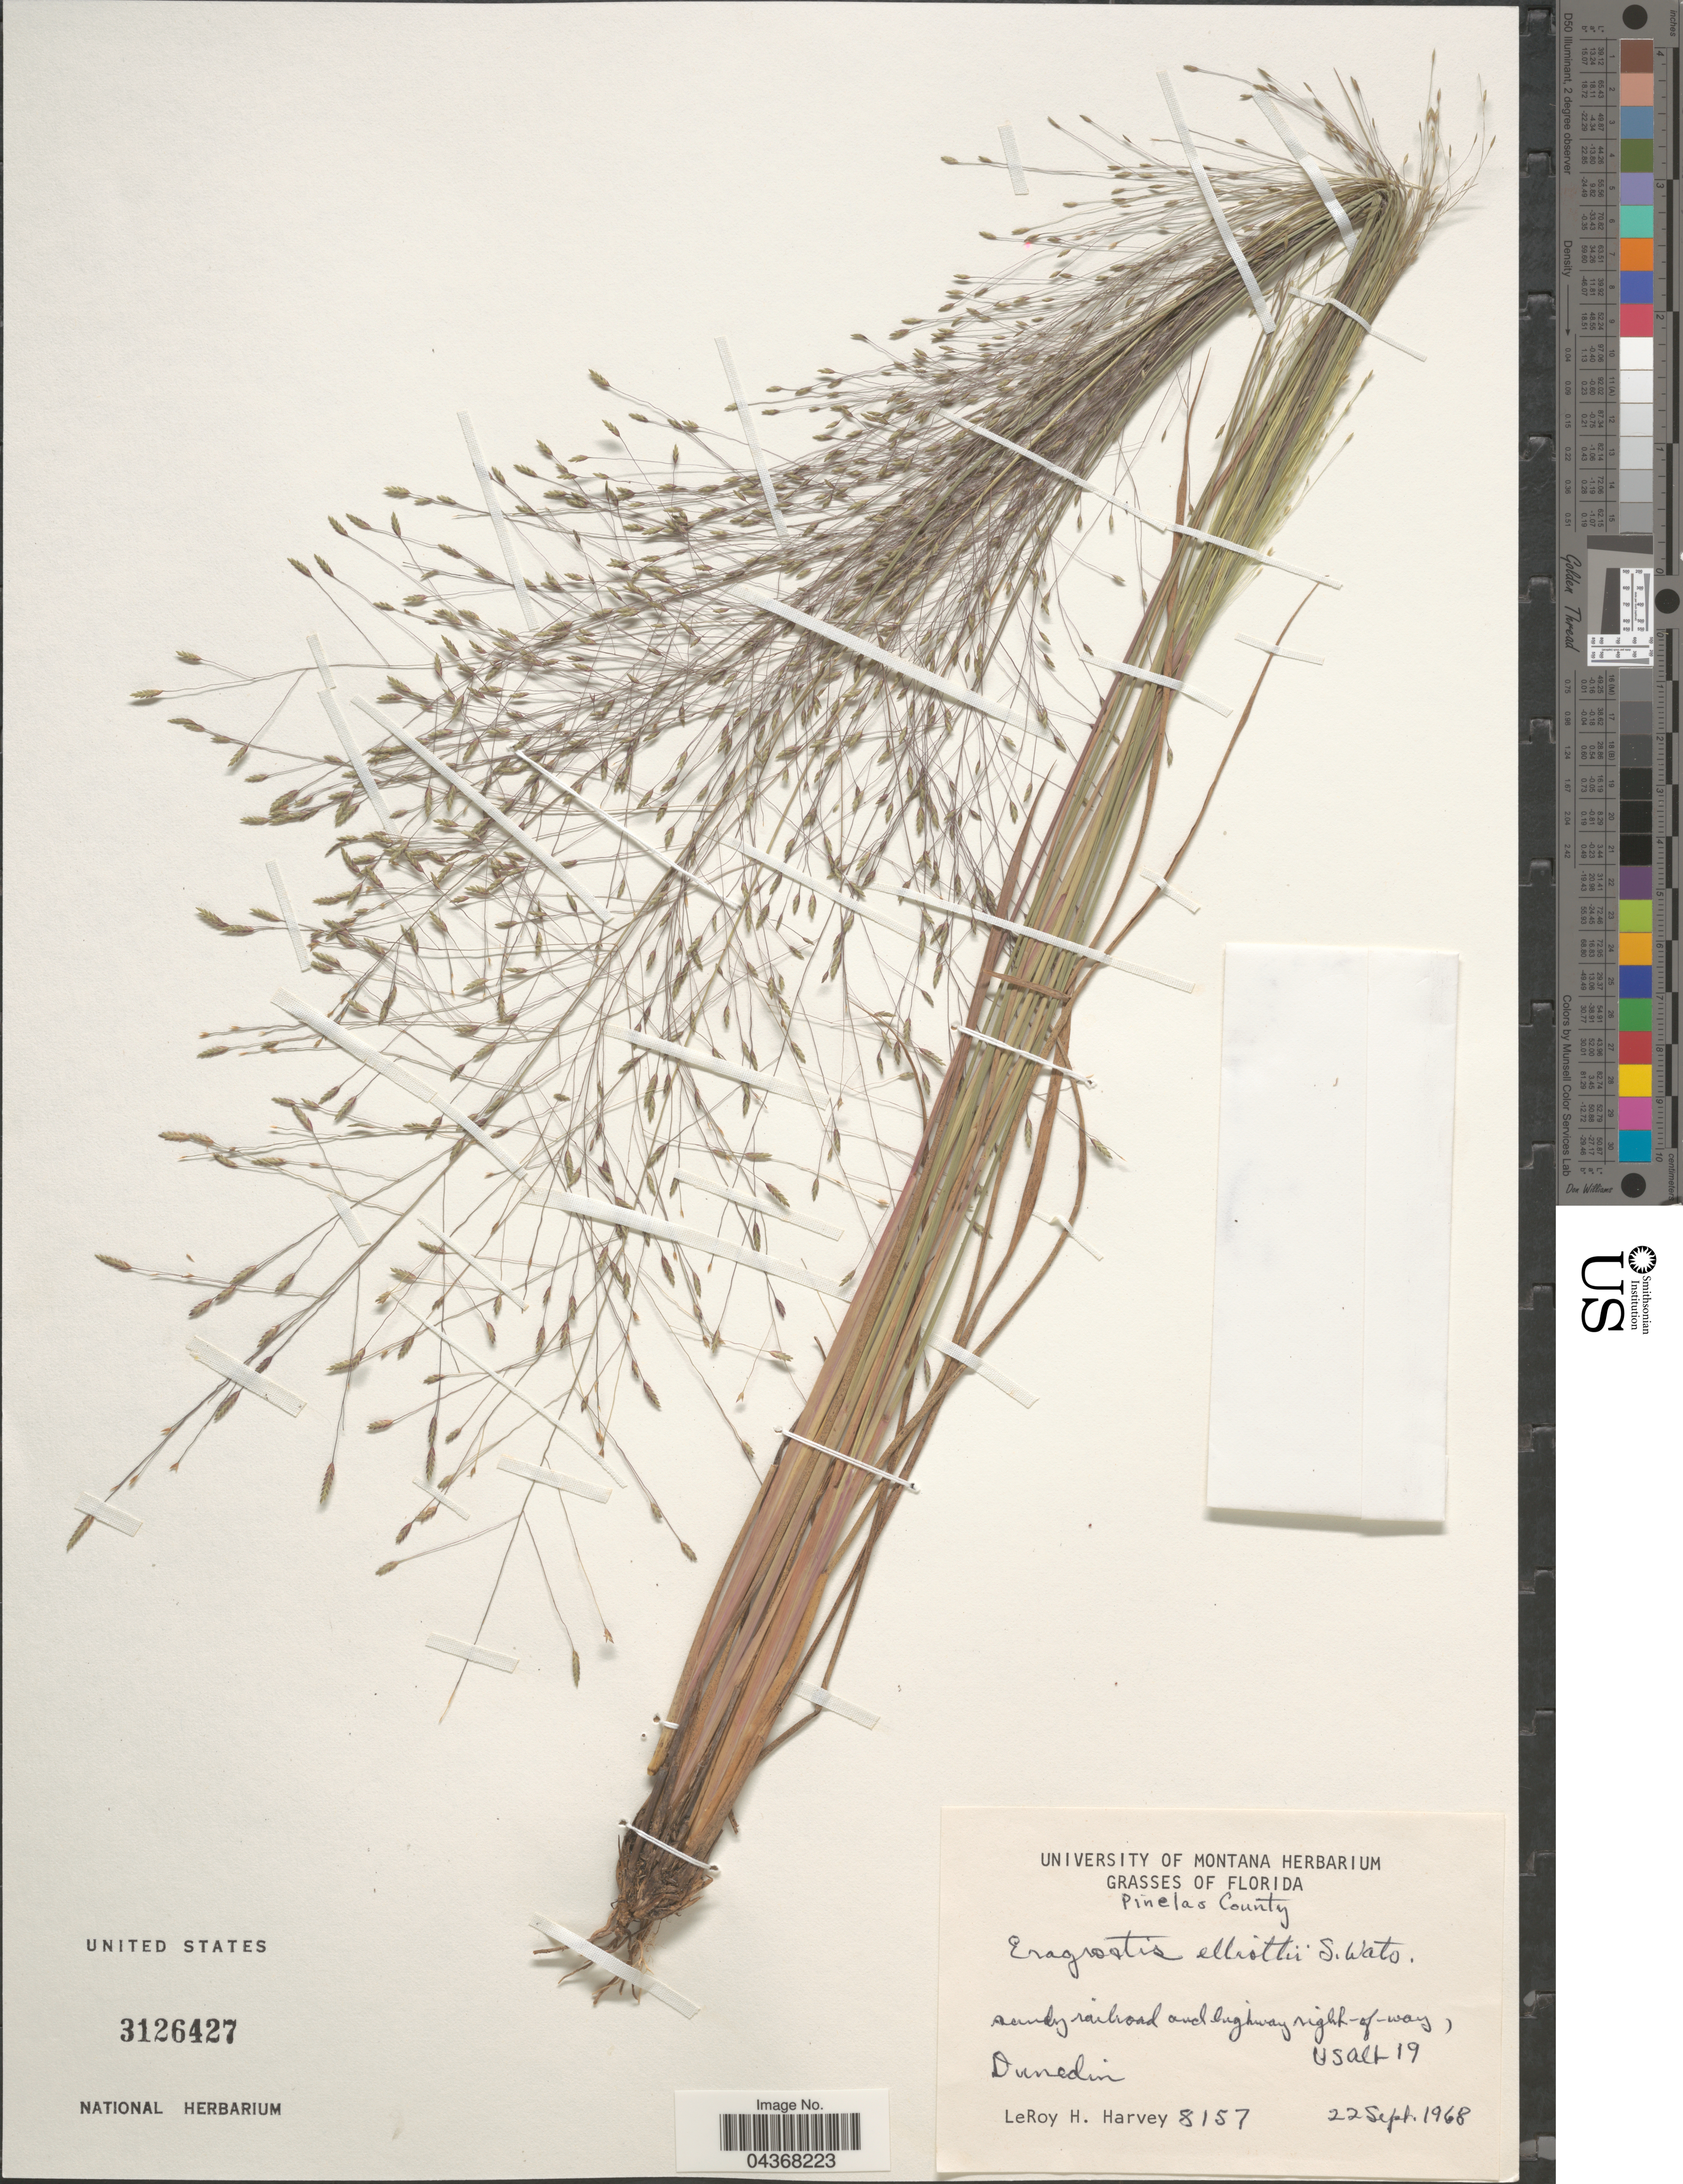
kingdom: Plantae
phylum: Tracheophyta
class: Liliopsida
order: Poales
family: Poaceae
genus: Eragrostis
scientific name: Eragrostis elliottii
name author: S. Watson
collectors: L. H. Harvey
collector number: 8157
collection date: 1968-09-22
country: United States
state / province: Florida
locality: Pinelas County. Sandy railroad and highway right-of-way, Dunedin.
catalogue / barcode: US 3126427